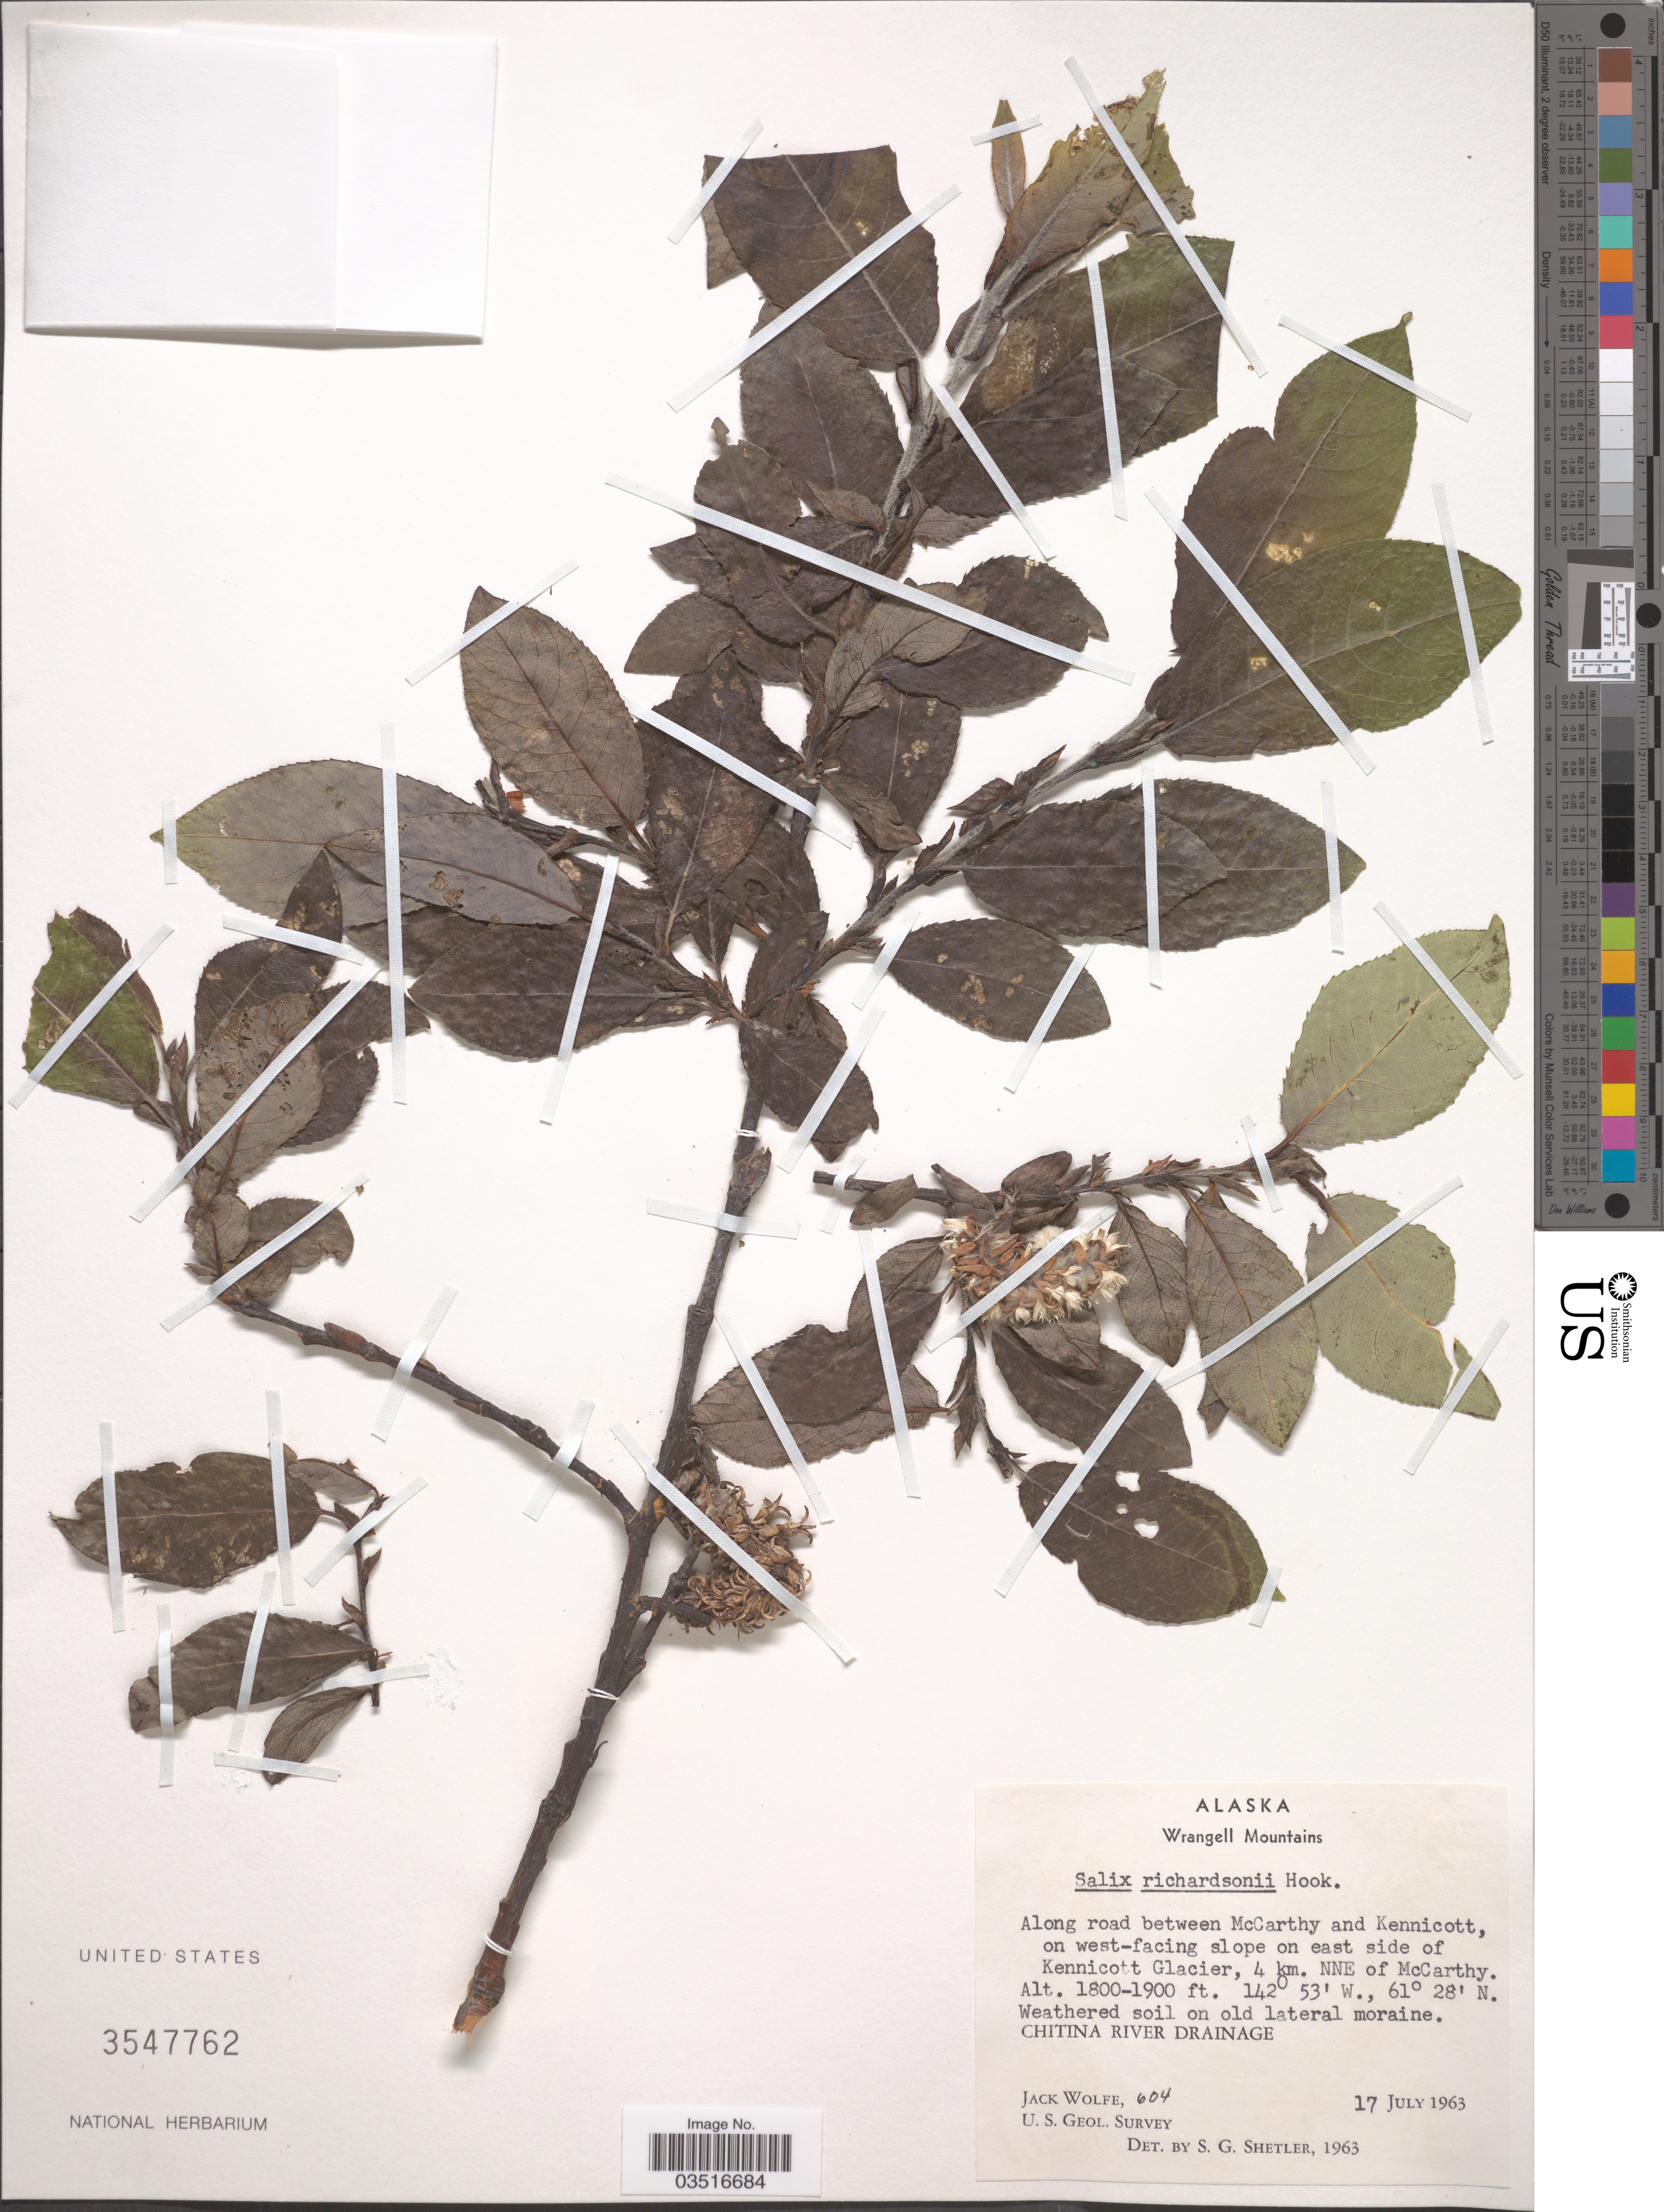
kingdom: Plantae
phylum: Tracheophyta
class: Magnoliopsida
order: Malpighiales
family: Salicaceae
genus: Salix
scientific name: Salix richardsonii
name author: Hook.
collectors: J. Wolfe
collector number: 604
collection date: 1963-07-17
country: United States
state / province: Alaska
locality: Wrangell Mountains. Along road between McCarthy and Kennicott, on west-facing slope on east side of Kennicott Glacier, 4 km. NNE of McCarthy. Chitina River Drainage.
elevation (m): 549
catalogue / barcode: US 3547762